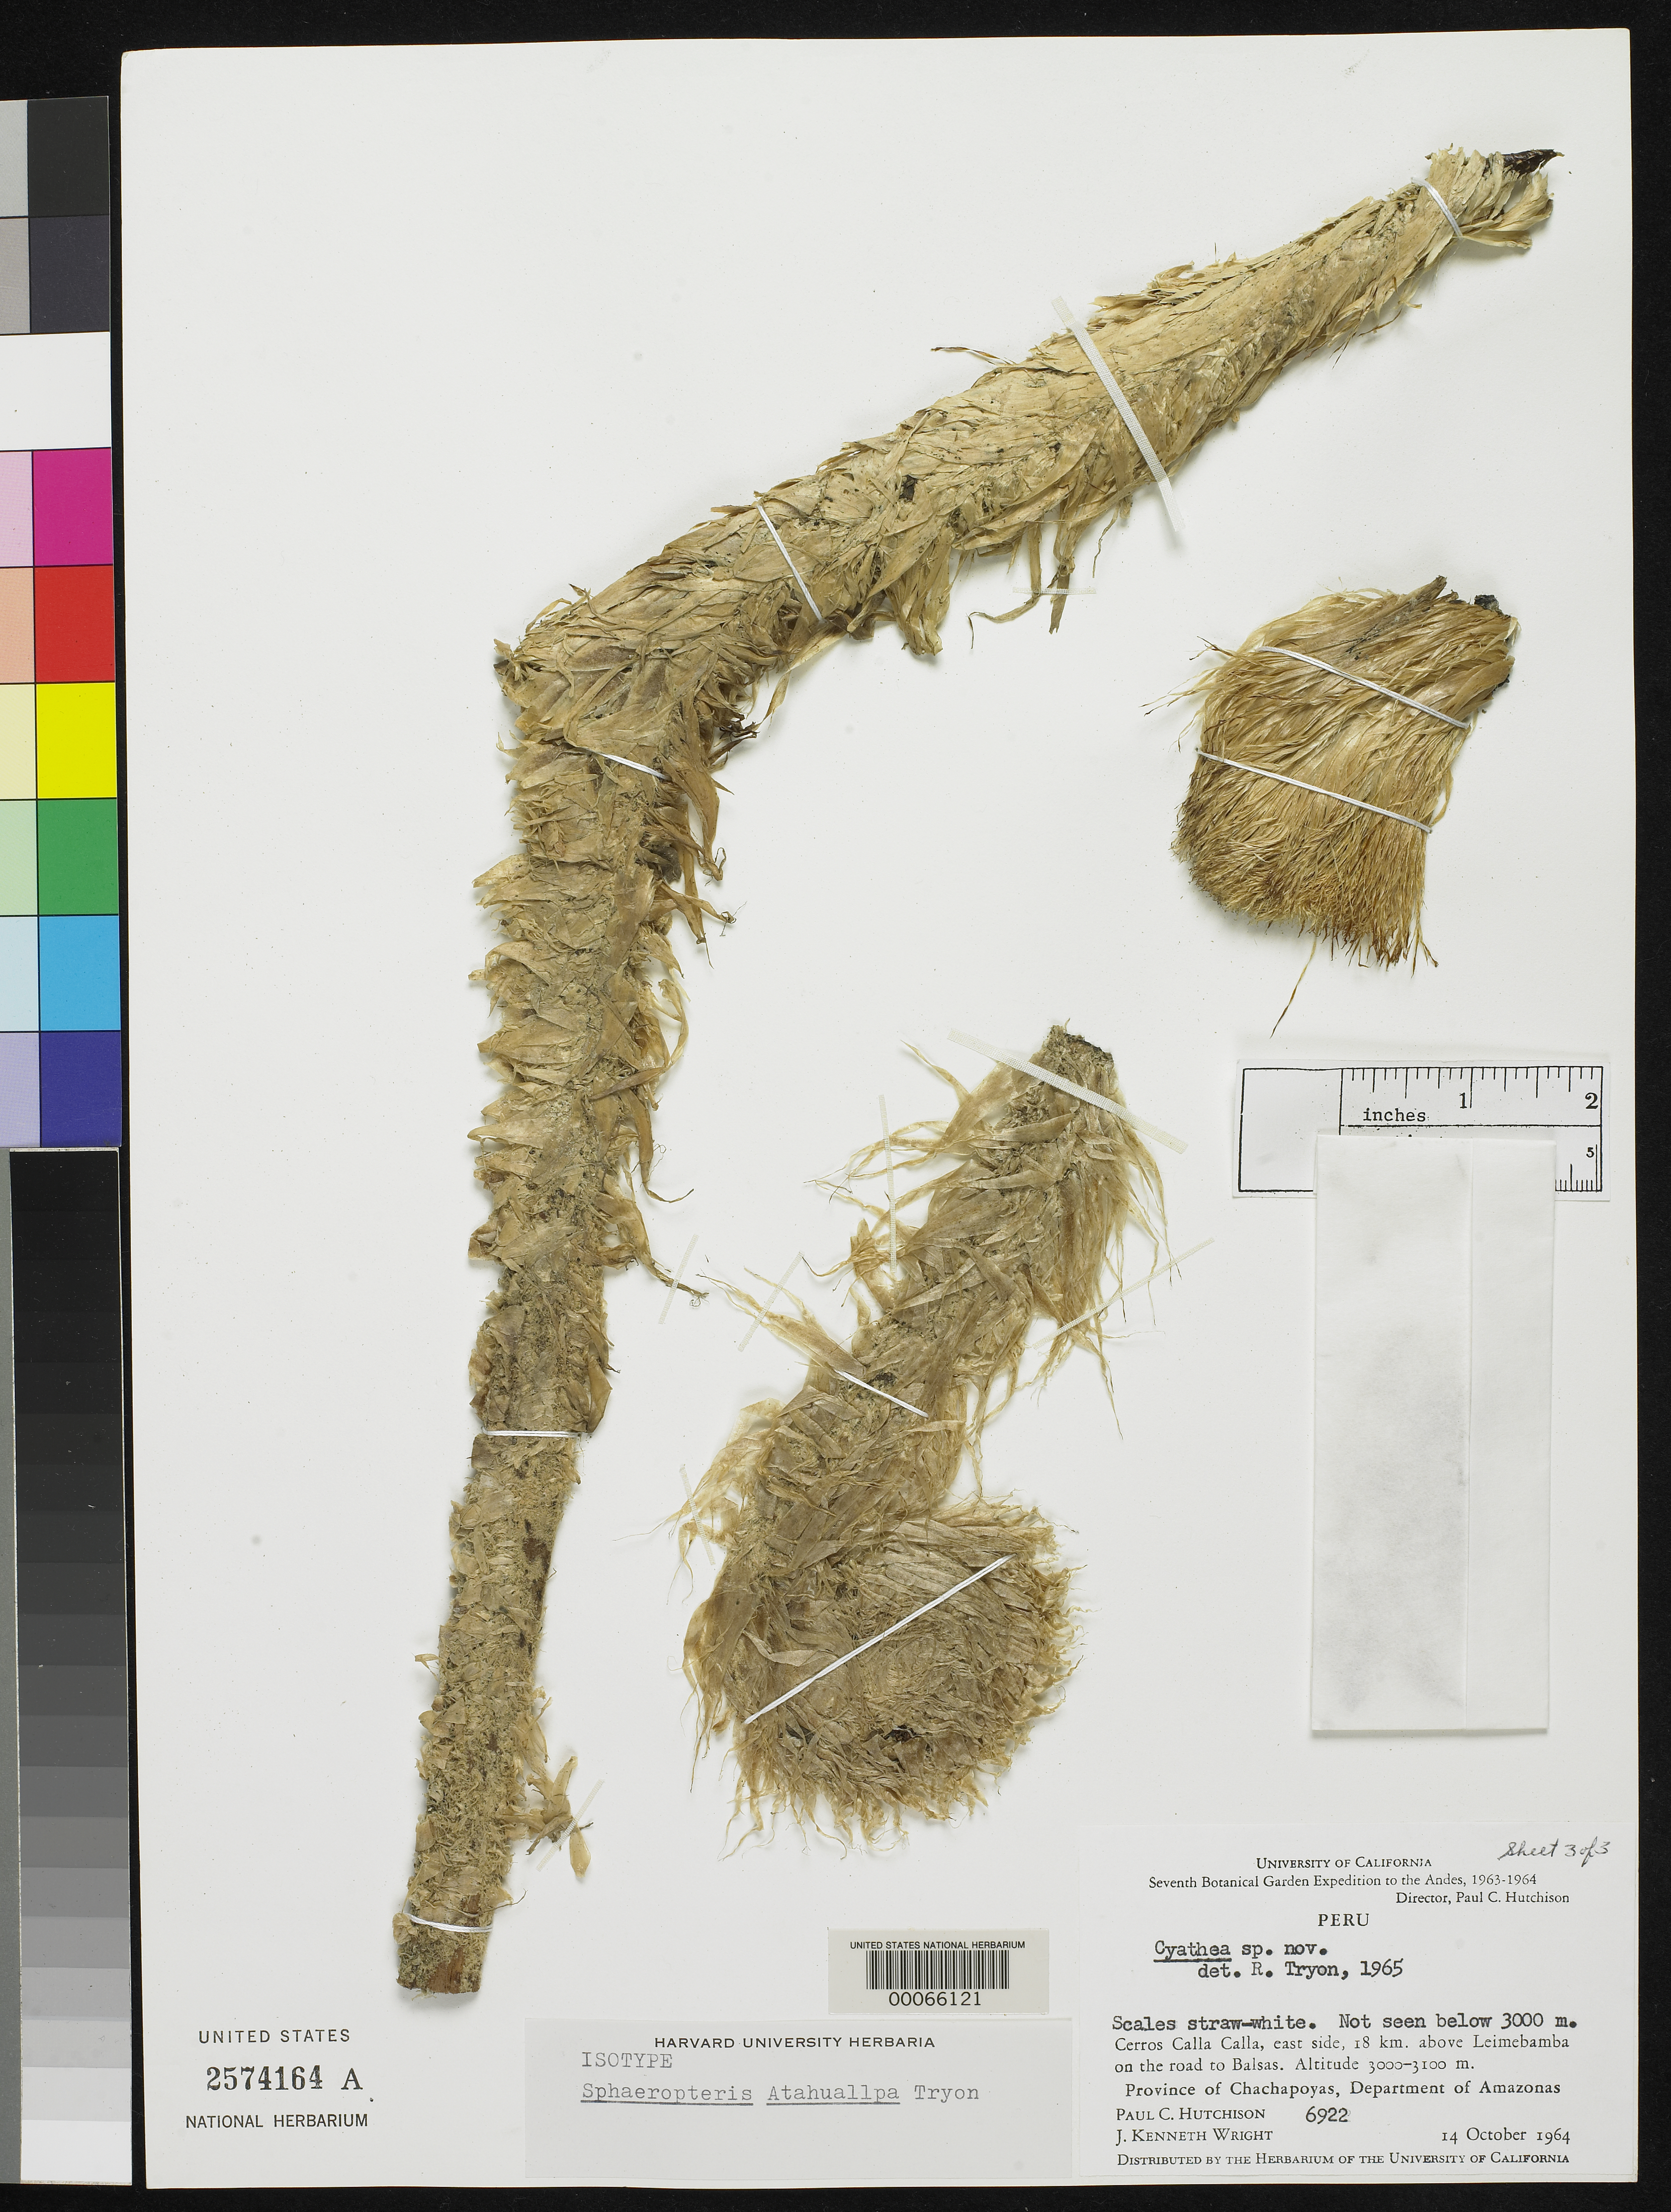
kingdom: Plantae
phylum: Tracheophyta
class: Polypodiopsida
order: Cyatheales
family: Cyatheaceae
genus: Sphaeropteris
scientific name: Sphaeropteris atahuallpa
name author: R.M. Tryon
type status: Isotype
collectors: P. C. Hutchison & J. K. Wright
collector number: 6922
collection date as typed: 14 Oct 1964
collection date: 1964-10-14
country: Peru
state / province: Amazonas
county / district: Chachapoyas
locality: Cerros Calla-Calla, E side above Leimebamba on road to Balsas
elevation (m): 3000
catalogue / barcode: US 2574164A